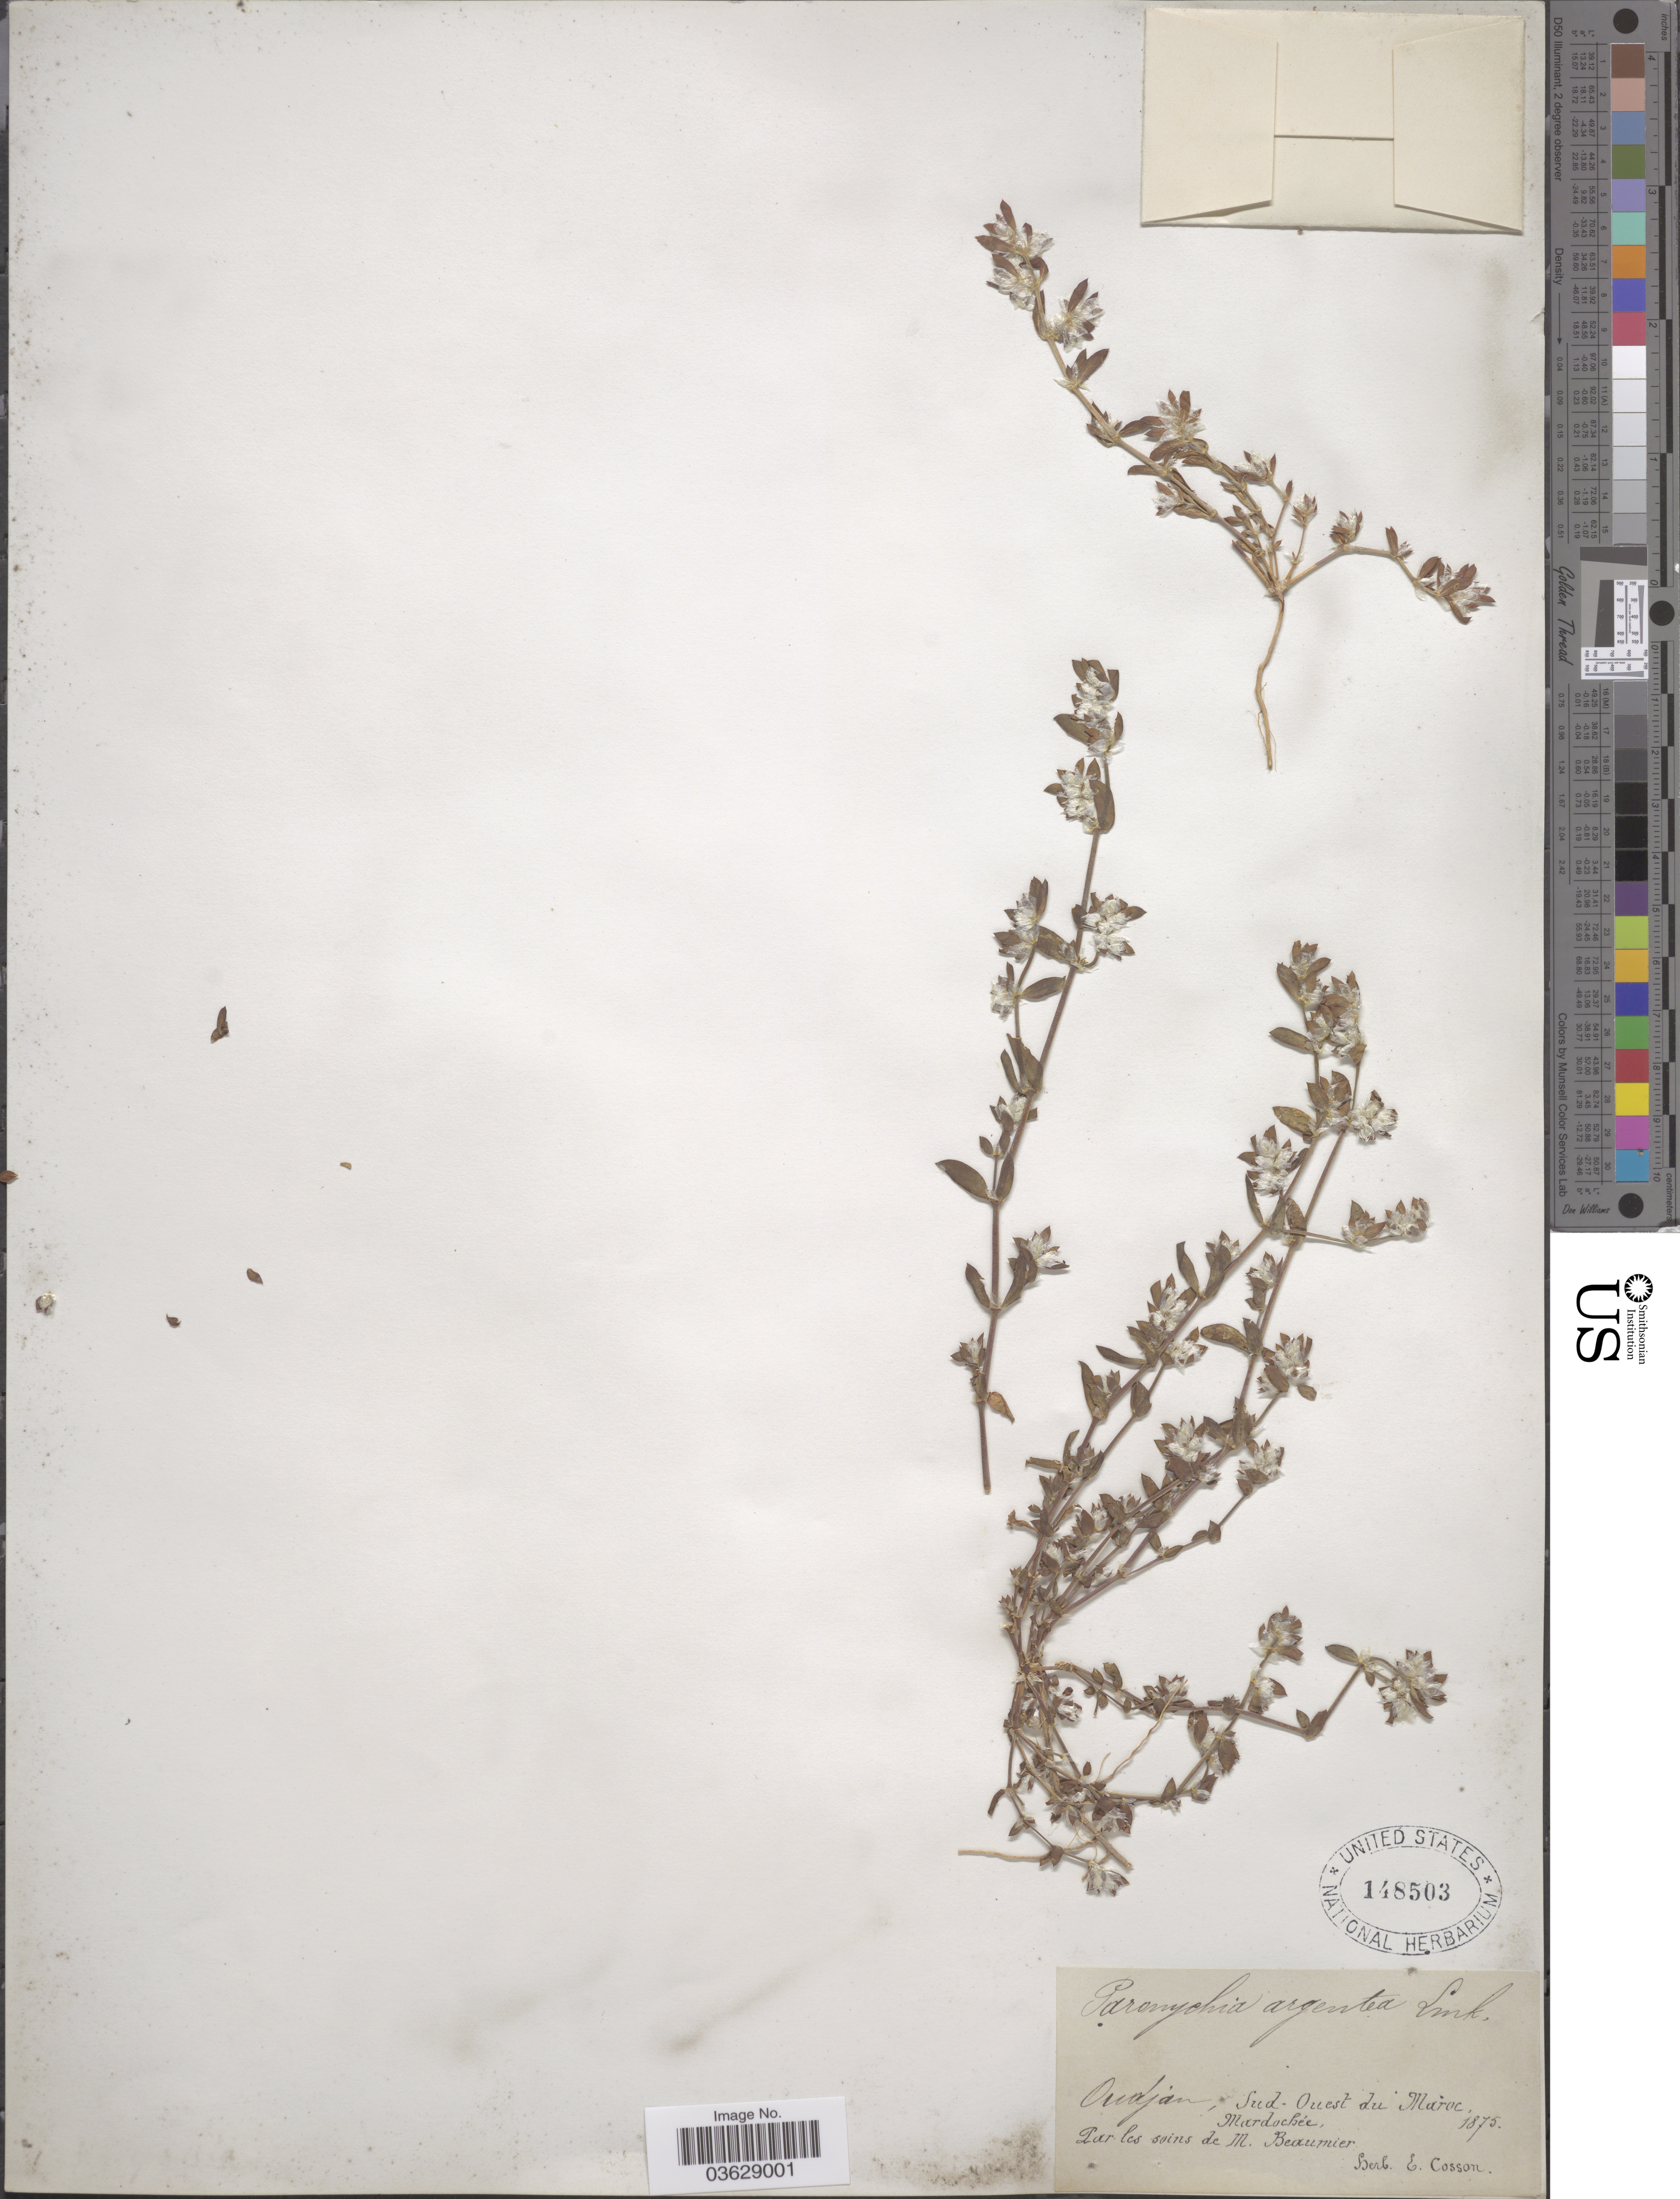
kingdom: Plantae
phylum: Tracheophyta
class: Magnoliopsida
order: Caryophyllales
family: Caryophyllaceae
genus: Paronychia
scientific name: Paronychia argentea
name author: Lam.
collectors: M. Beaumier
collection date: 1875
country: Morocco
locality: Oudjan, Sud-Ouest du Maroc Mardochée.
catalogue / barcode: US 148503